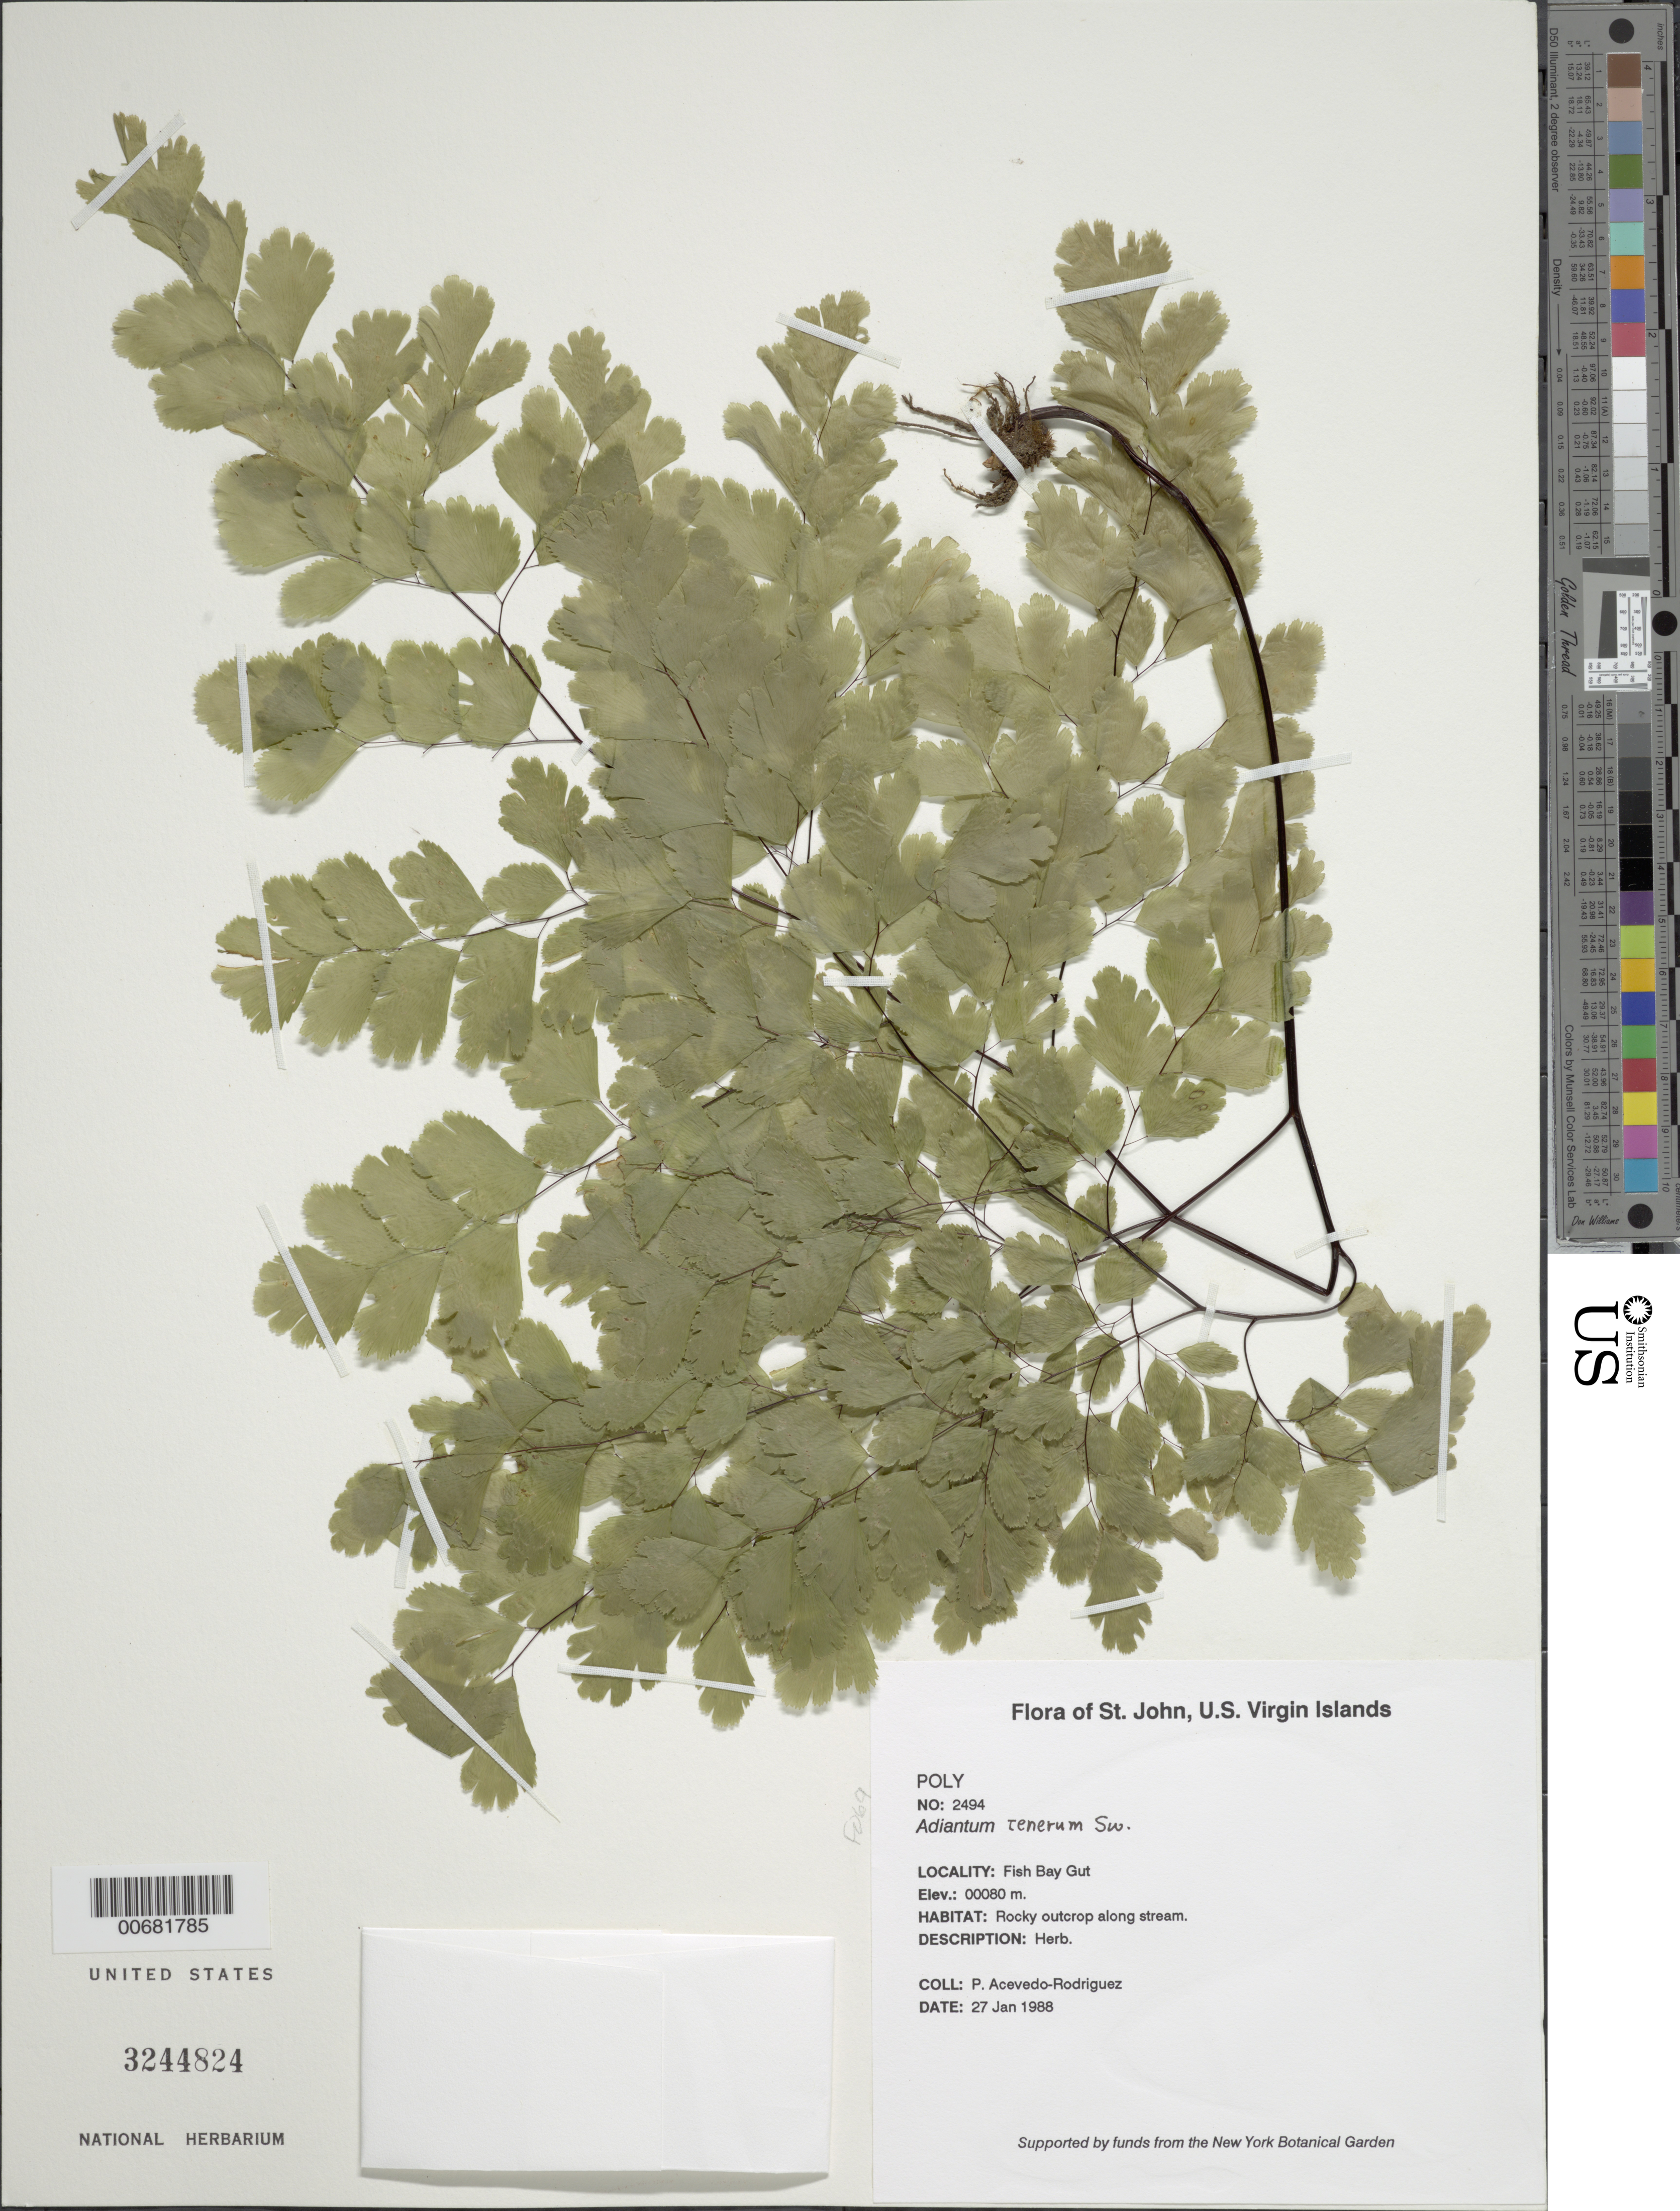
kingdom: Plantae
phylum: Tracheophyta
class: Polypodiopsida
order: Polypodiales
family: Pteridaceae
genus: Adiantum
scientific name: Adiantum tenerum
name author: Sw.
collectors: P. Acevedo-Rodr.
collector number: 2494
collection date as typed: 27 Jan 1988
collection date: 1988-01-27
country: U.S. Virgin Islands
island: St. John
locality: Reef Bay Quarter; along Fish Bay Gut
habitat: Rocky outcrop along stream.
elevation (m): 80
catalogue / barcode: US 3244824